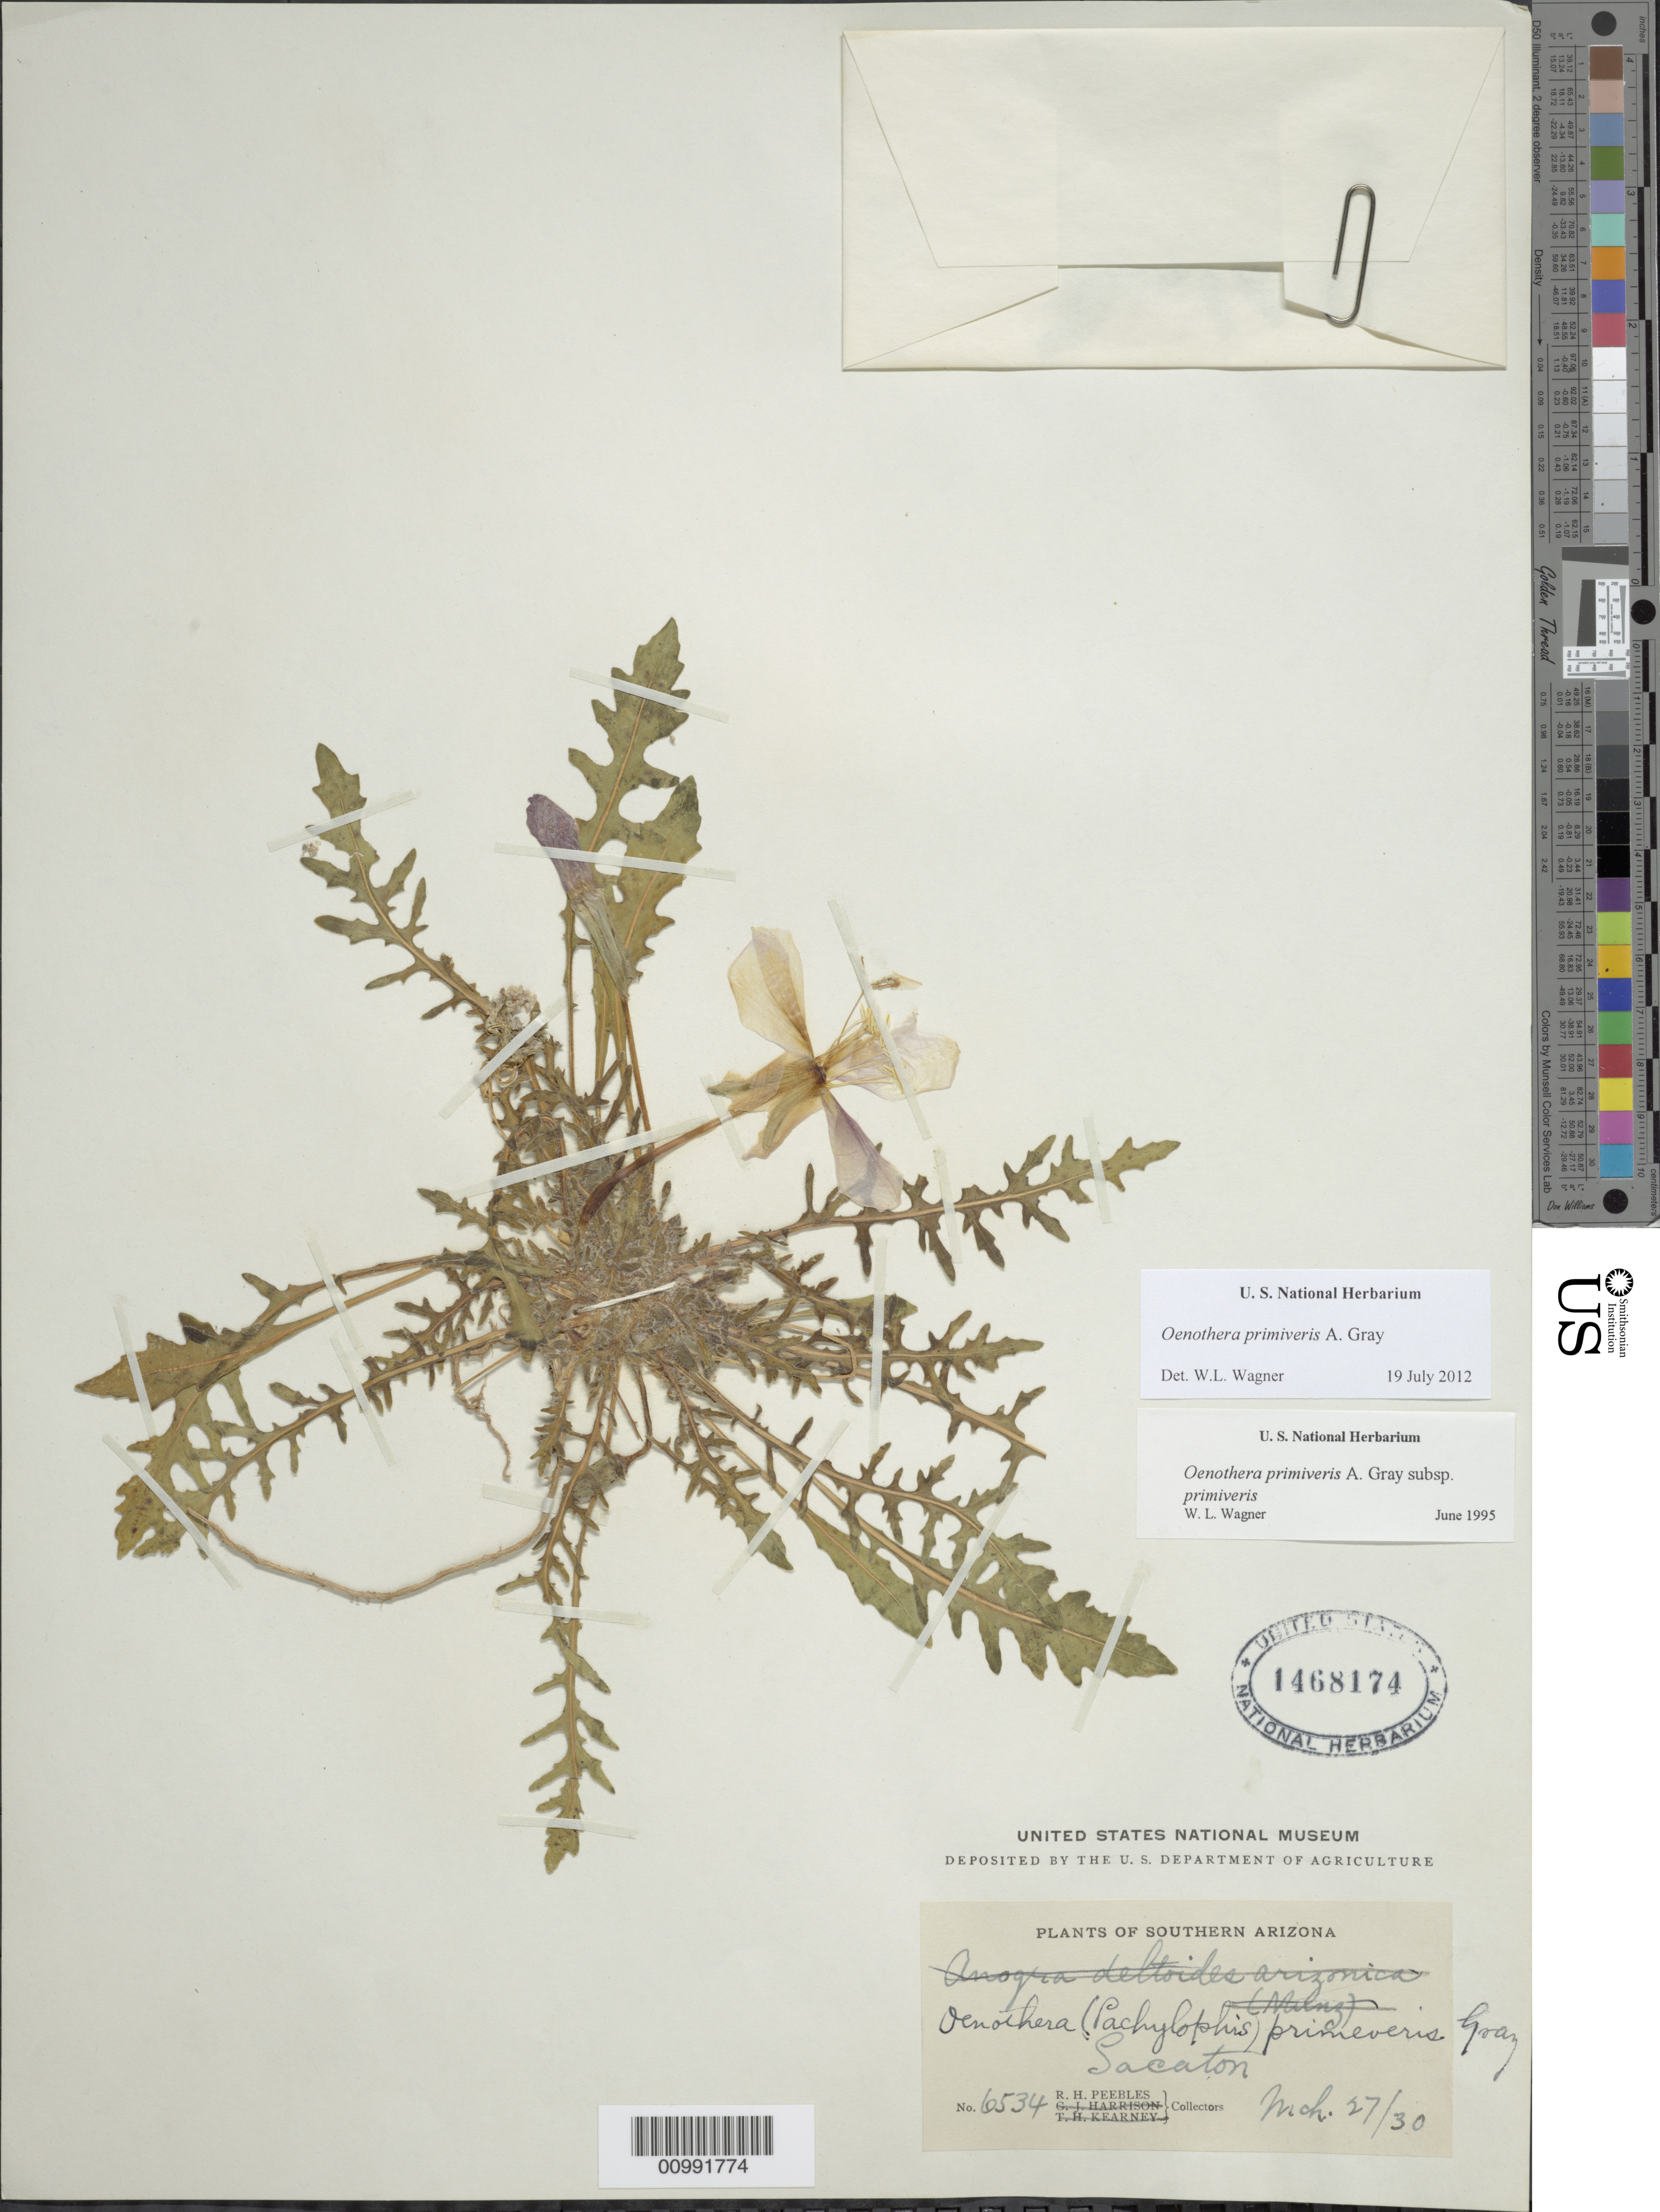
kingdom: Plantae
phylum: Tracheophyta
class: Magnoliopsida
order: Myrtales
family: Onagraceae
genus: Oenothera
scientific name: Oenothera primiveris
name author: A. Gray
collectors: R. H. Peebles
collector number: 6534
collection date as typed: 27 Mar 1930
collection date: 1930-03-27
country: United States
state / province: Arizona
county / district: Pima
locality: Sacaton.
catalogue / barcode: US 1468174